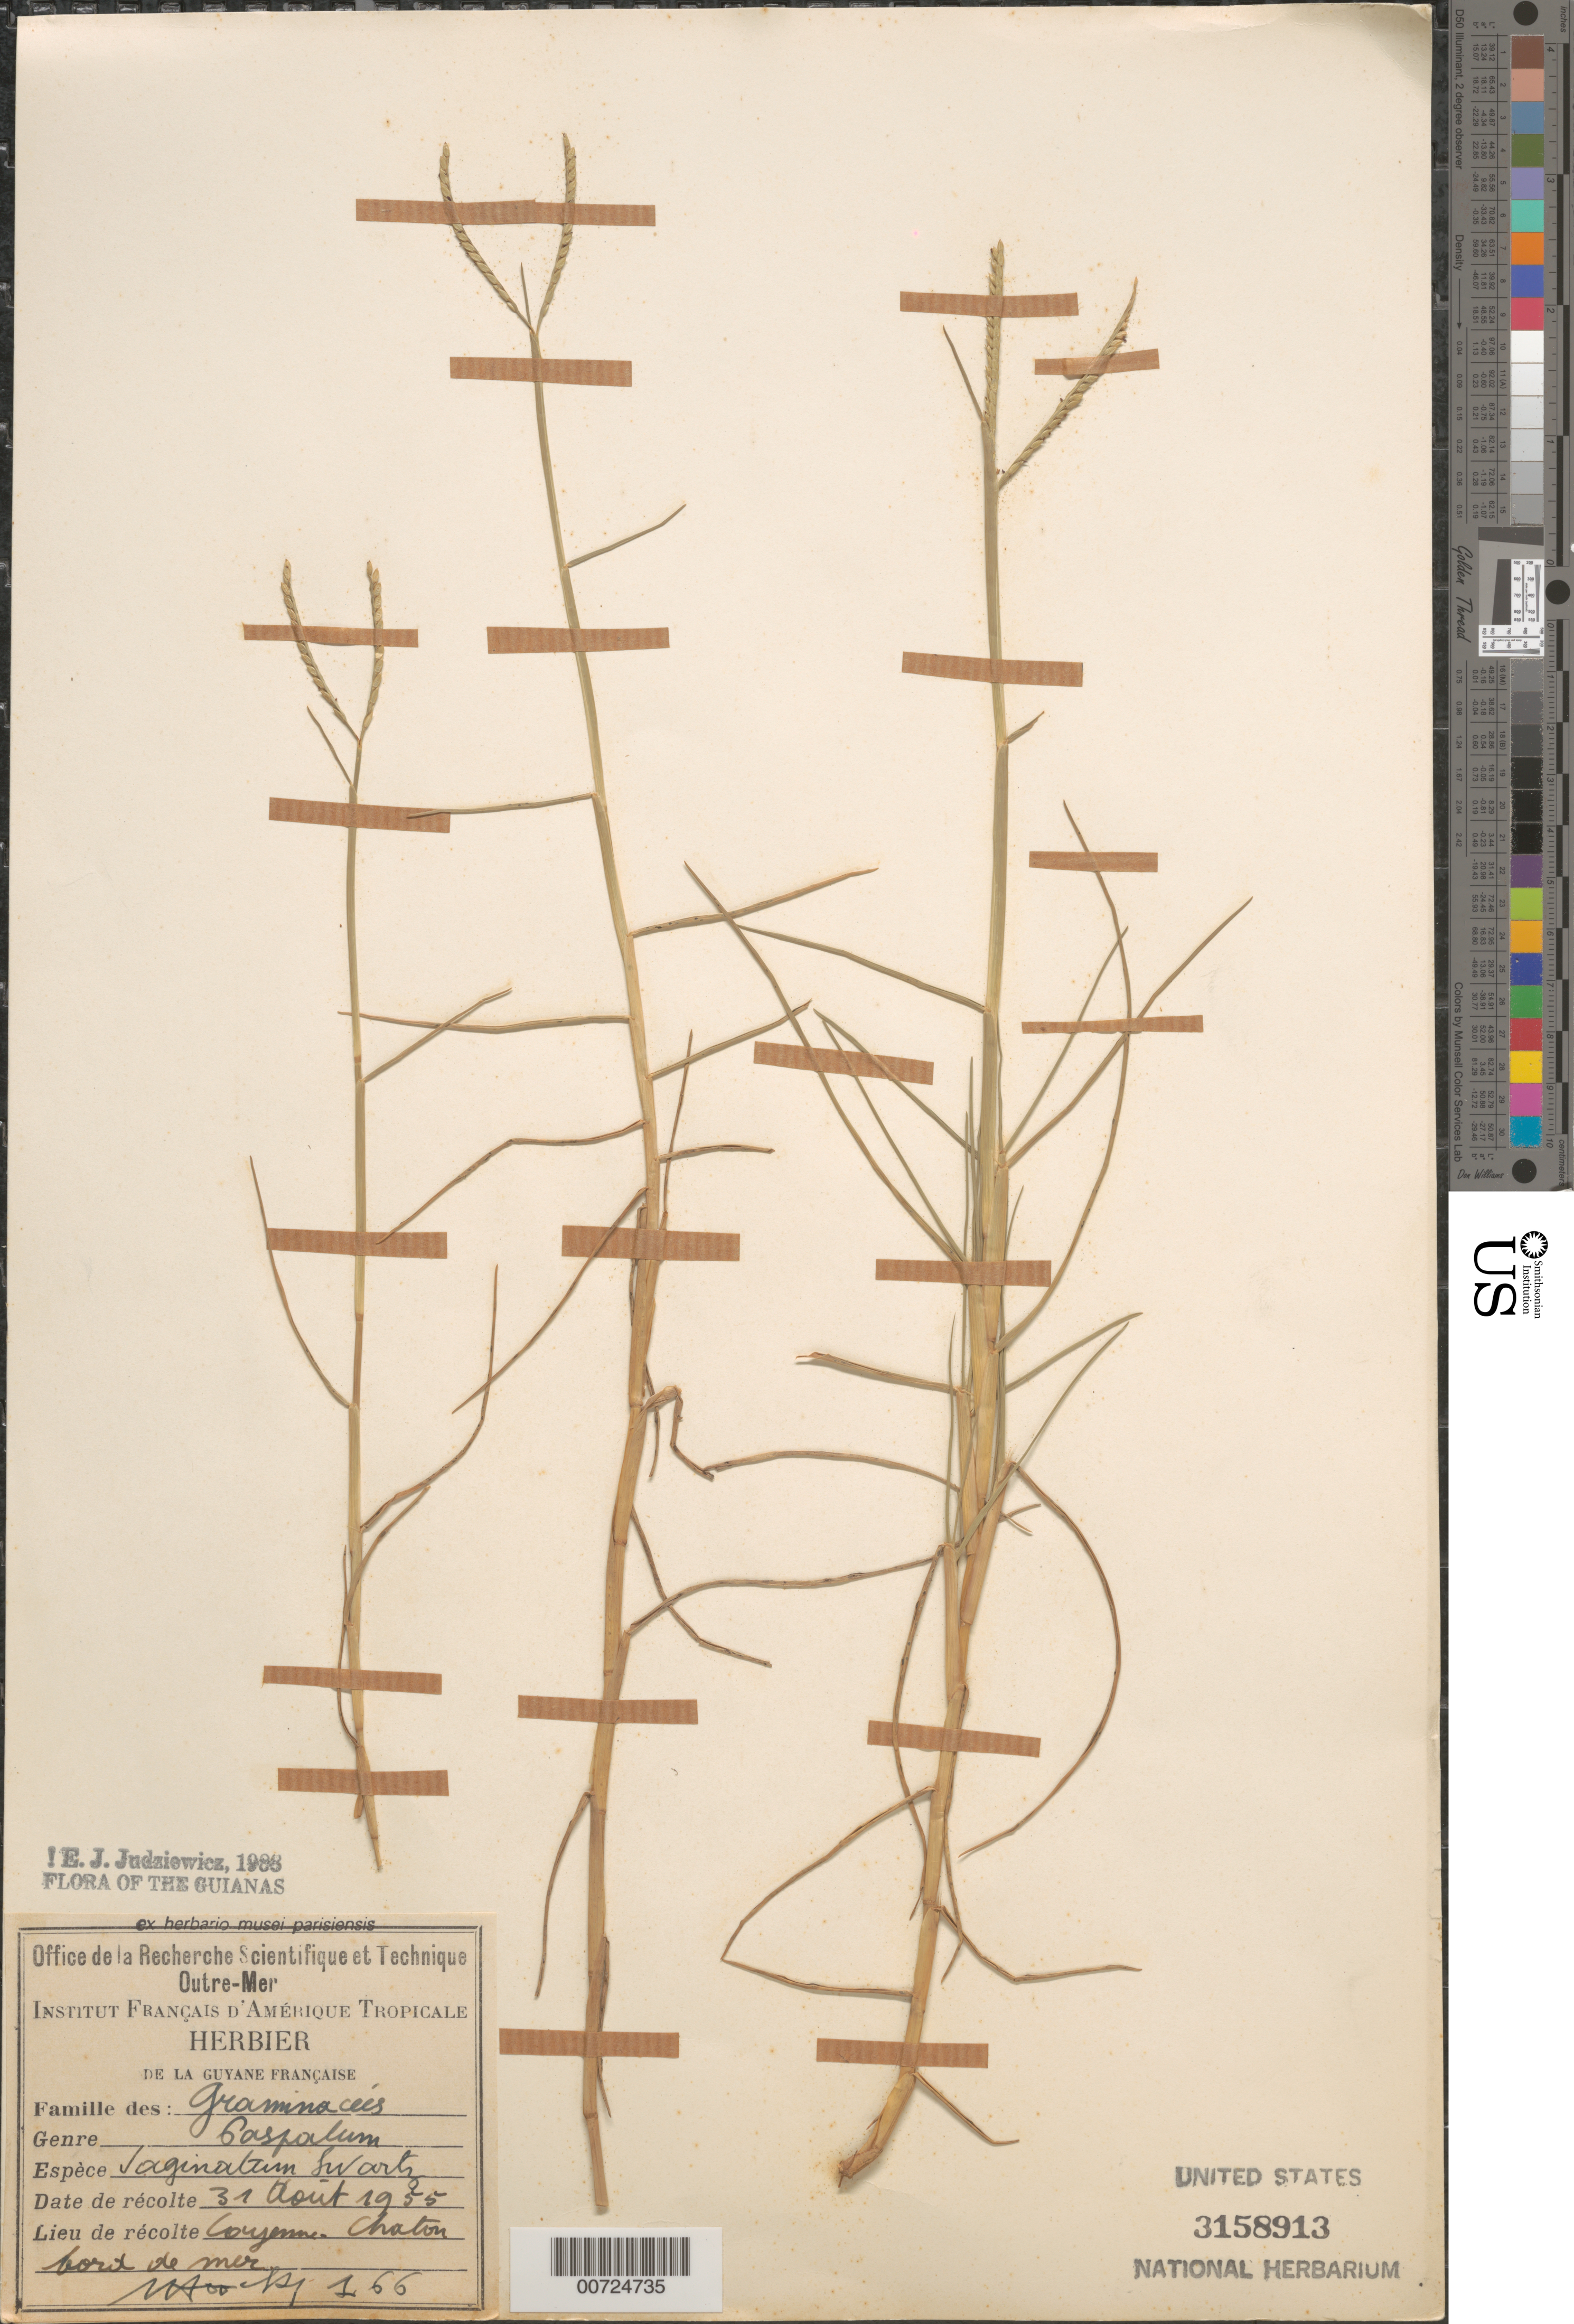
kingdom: Plantae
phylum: Tracheophyta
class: Liliopsida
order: Poales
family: Poaceae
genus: Paspalum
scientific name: Paspalum vaginatum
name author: Sw.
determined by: Judziewicz, E. J.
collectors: J. Hoock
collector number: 166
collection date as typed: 31-Aug-55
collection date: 1955-08-31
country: French Guiana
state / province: Cayenne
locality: Cayenne, Chatou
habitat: Bord de mer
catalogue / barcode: US 3158913